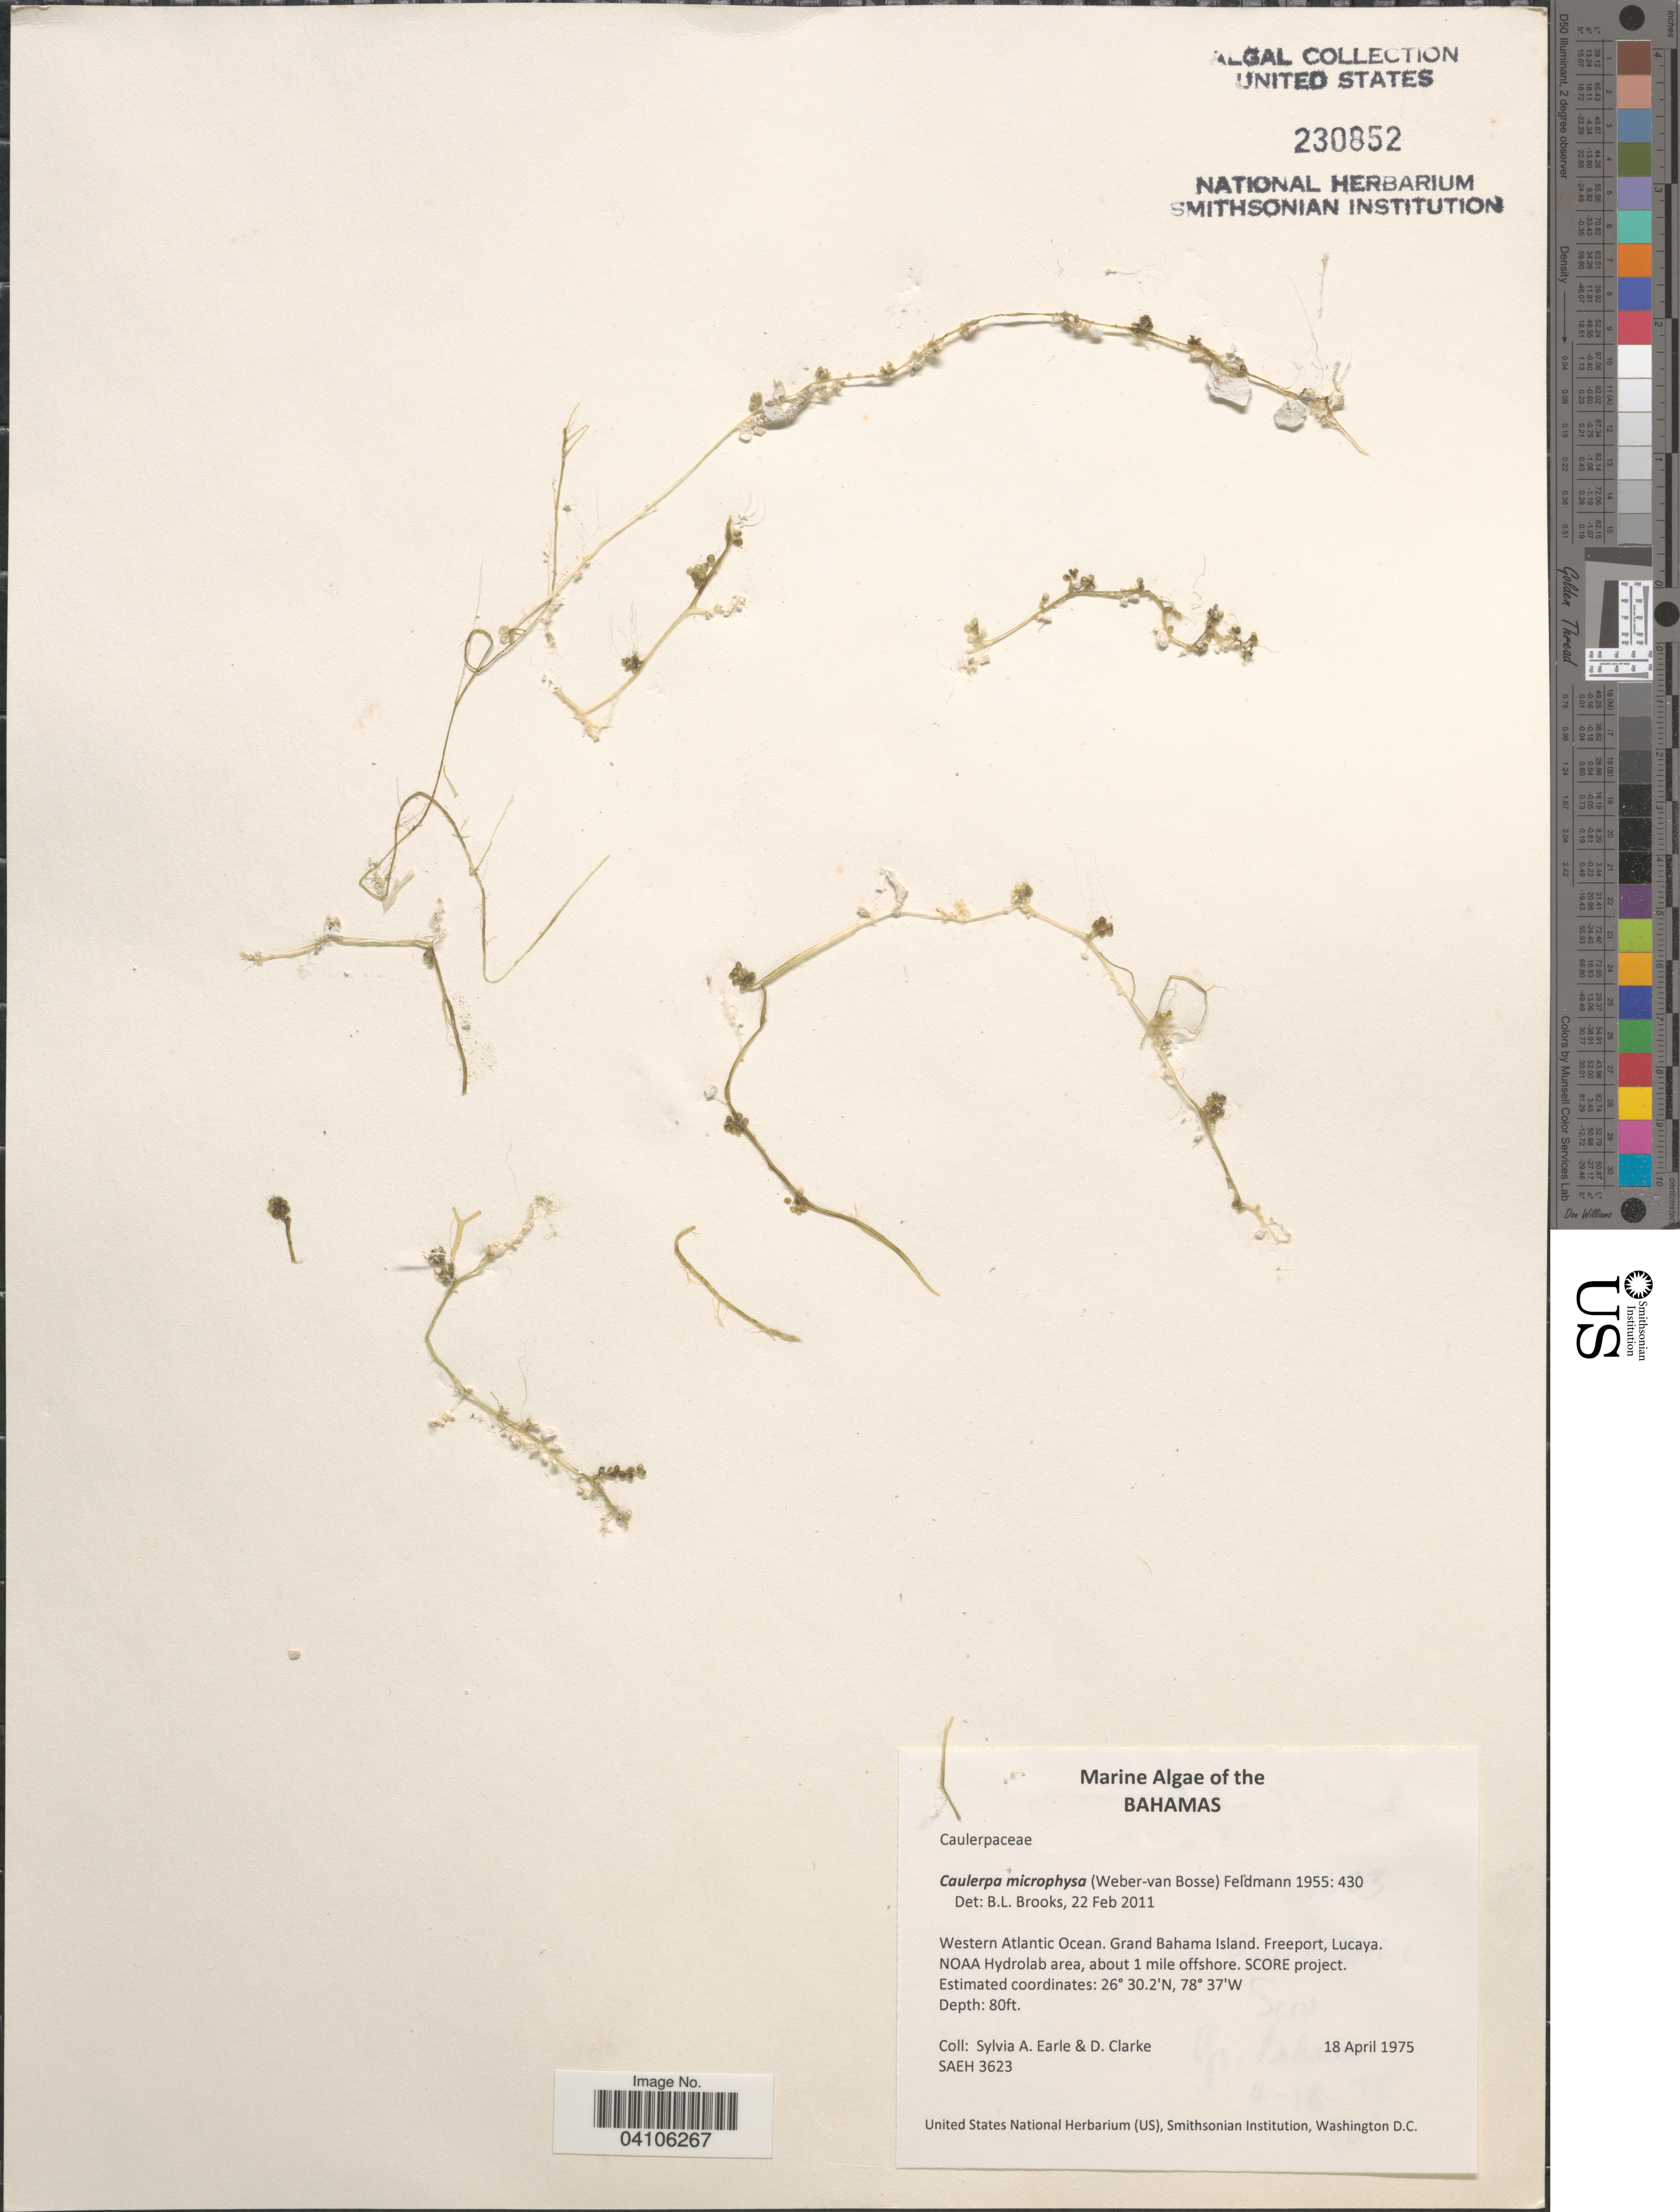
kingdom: Plantae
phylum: Chlorophyta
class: Ulvophyceae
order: Bryopsidales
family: Caulerpaceae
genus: Caulerpa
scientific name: Caulerpa microphysa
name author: (Weber Bosse) Feldmann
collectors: S. A. Earle & D. Clarke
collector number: SAEH3623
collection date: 1975-04-18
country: Bahamas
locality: Western Atlantic Ocean. Grand Bahama Island. Freeport, Lucaya. NOAA Hydrolab area, about 1 mile offshore. SCORE project.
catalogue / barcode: US 230852